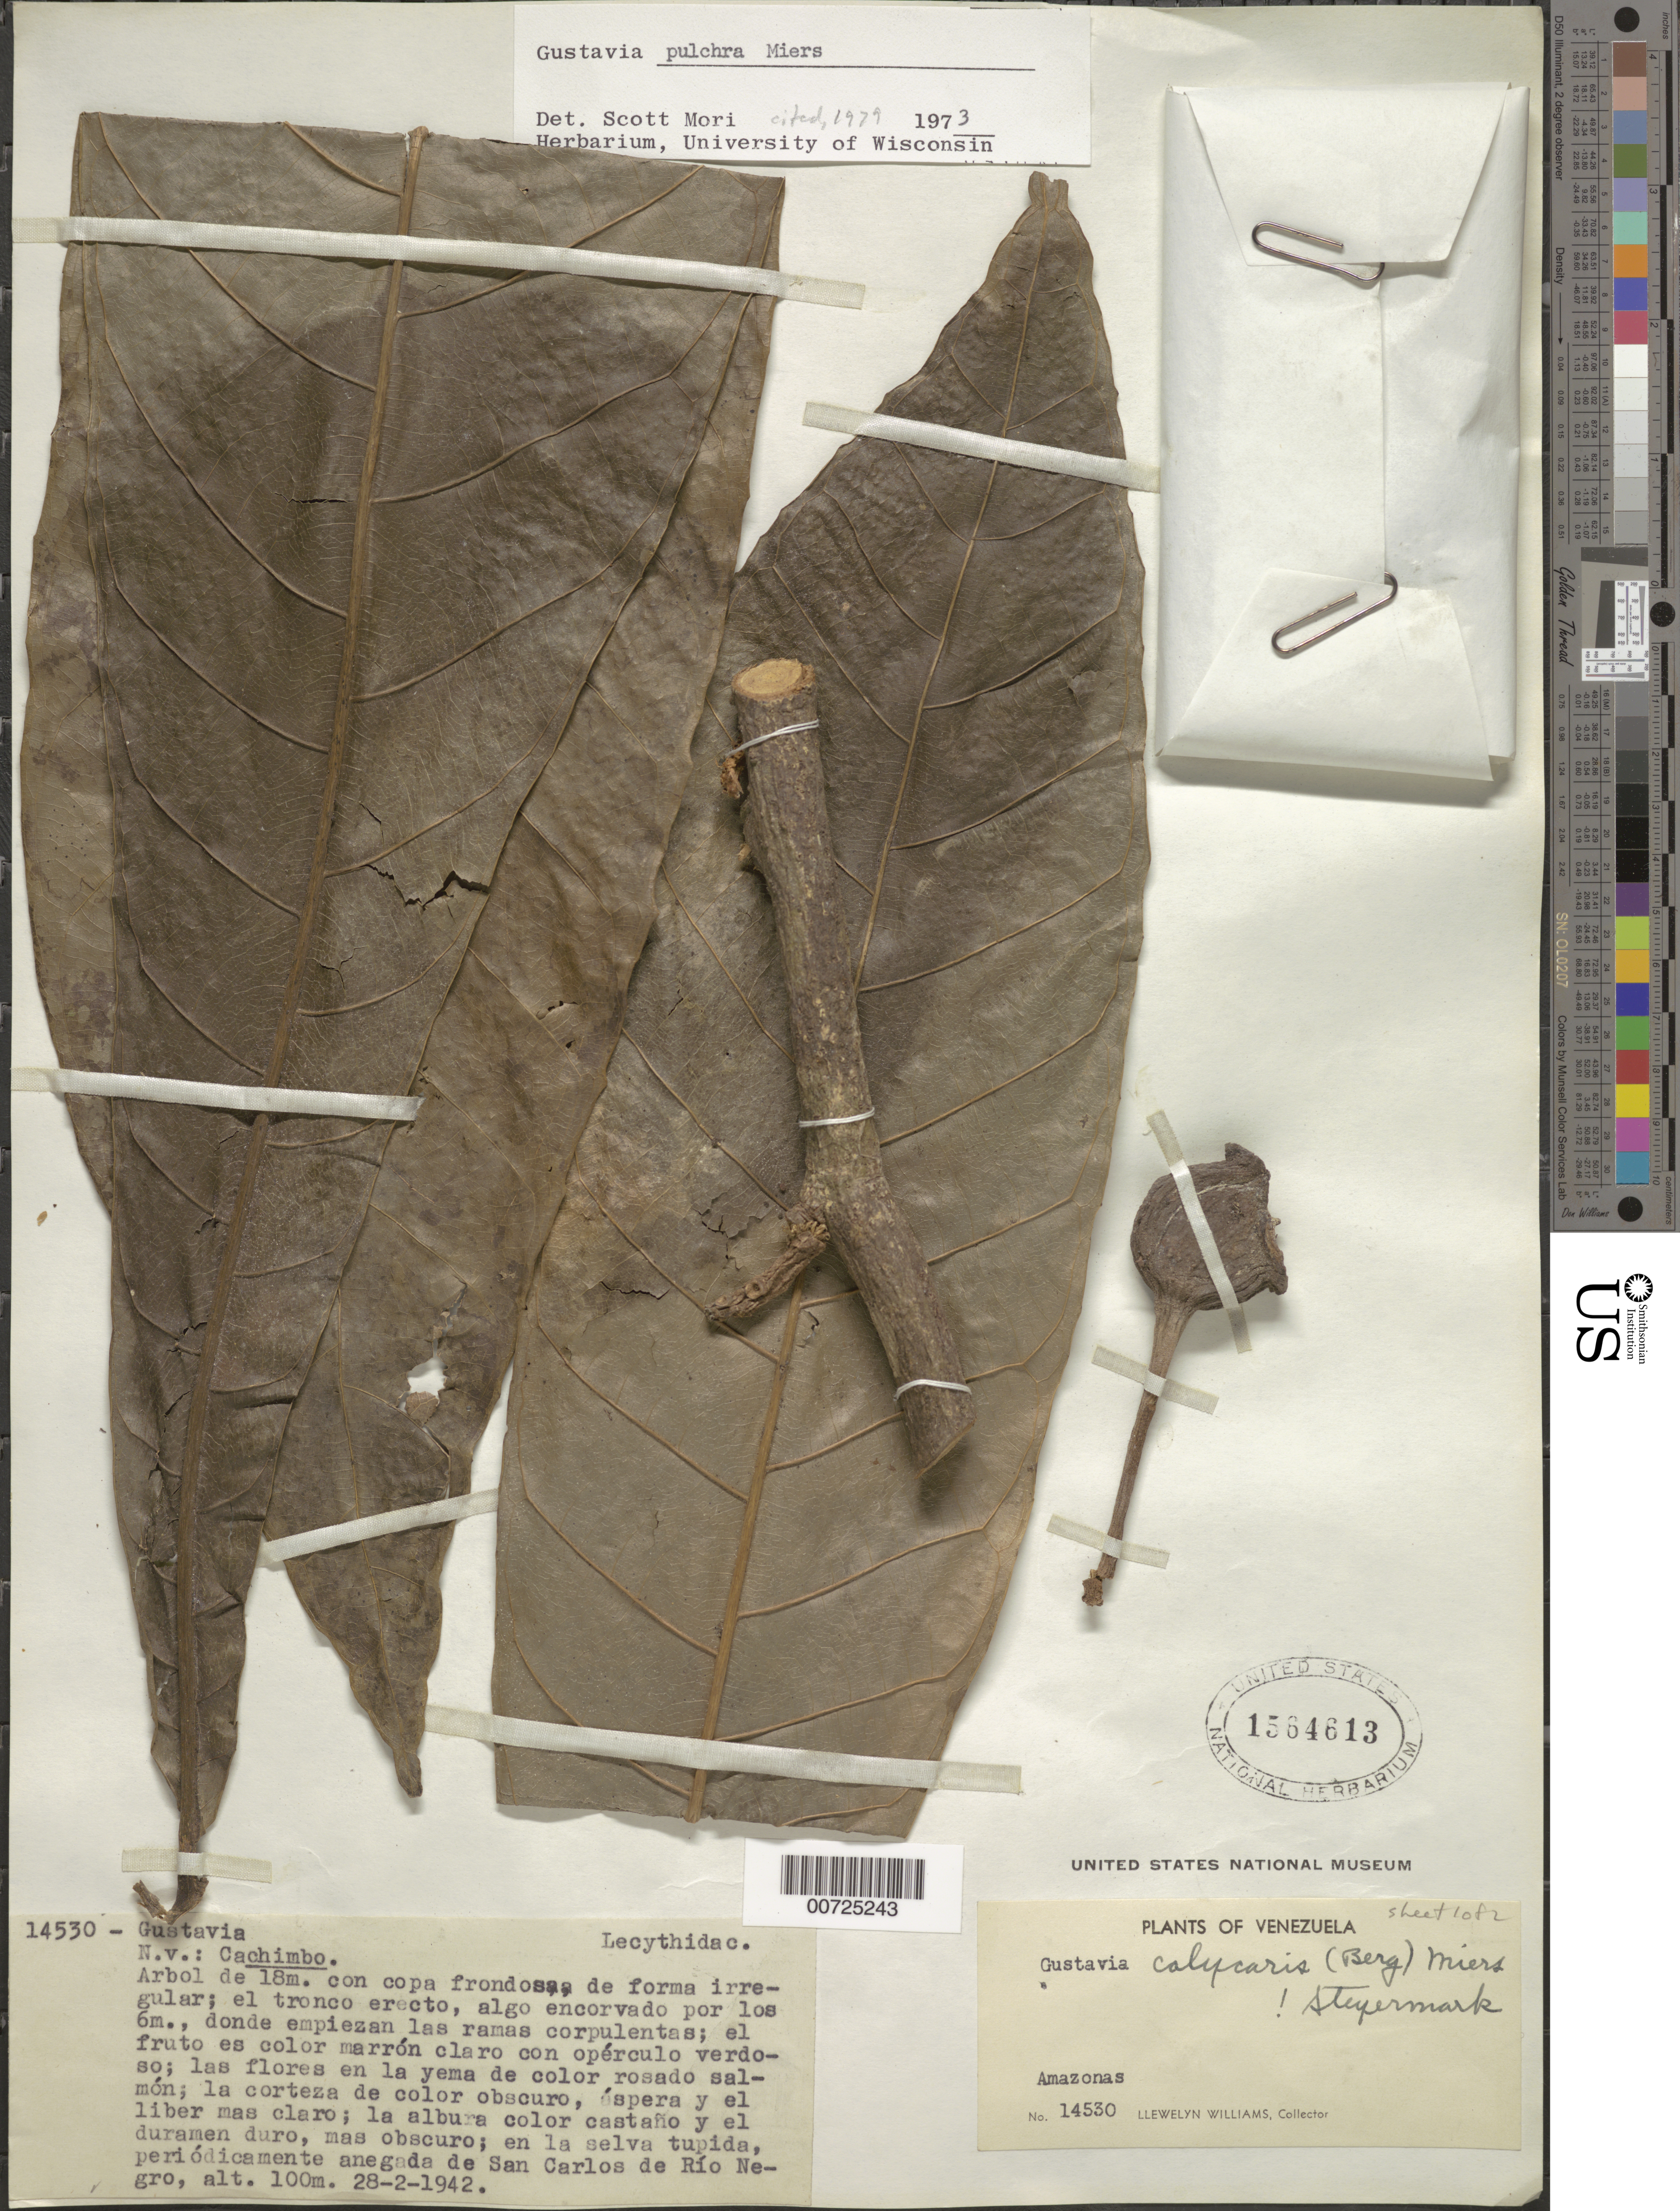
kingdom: Plantae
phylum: Tracheophyta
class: Magnoliopsida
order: Ericales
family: Lecythidaceae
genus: Gustavia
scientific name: Gustavia pulchra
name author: Miers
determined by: Mori, Scott A.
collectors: Ll. Williams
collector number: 14530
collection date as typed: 28-Feb-42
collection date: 1942-02-28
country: Venezuela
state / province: Amazonas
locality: San Carlos de Río Negro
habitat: Dense forest, periodically flooded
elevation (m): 100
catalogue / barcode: US 1564613